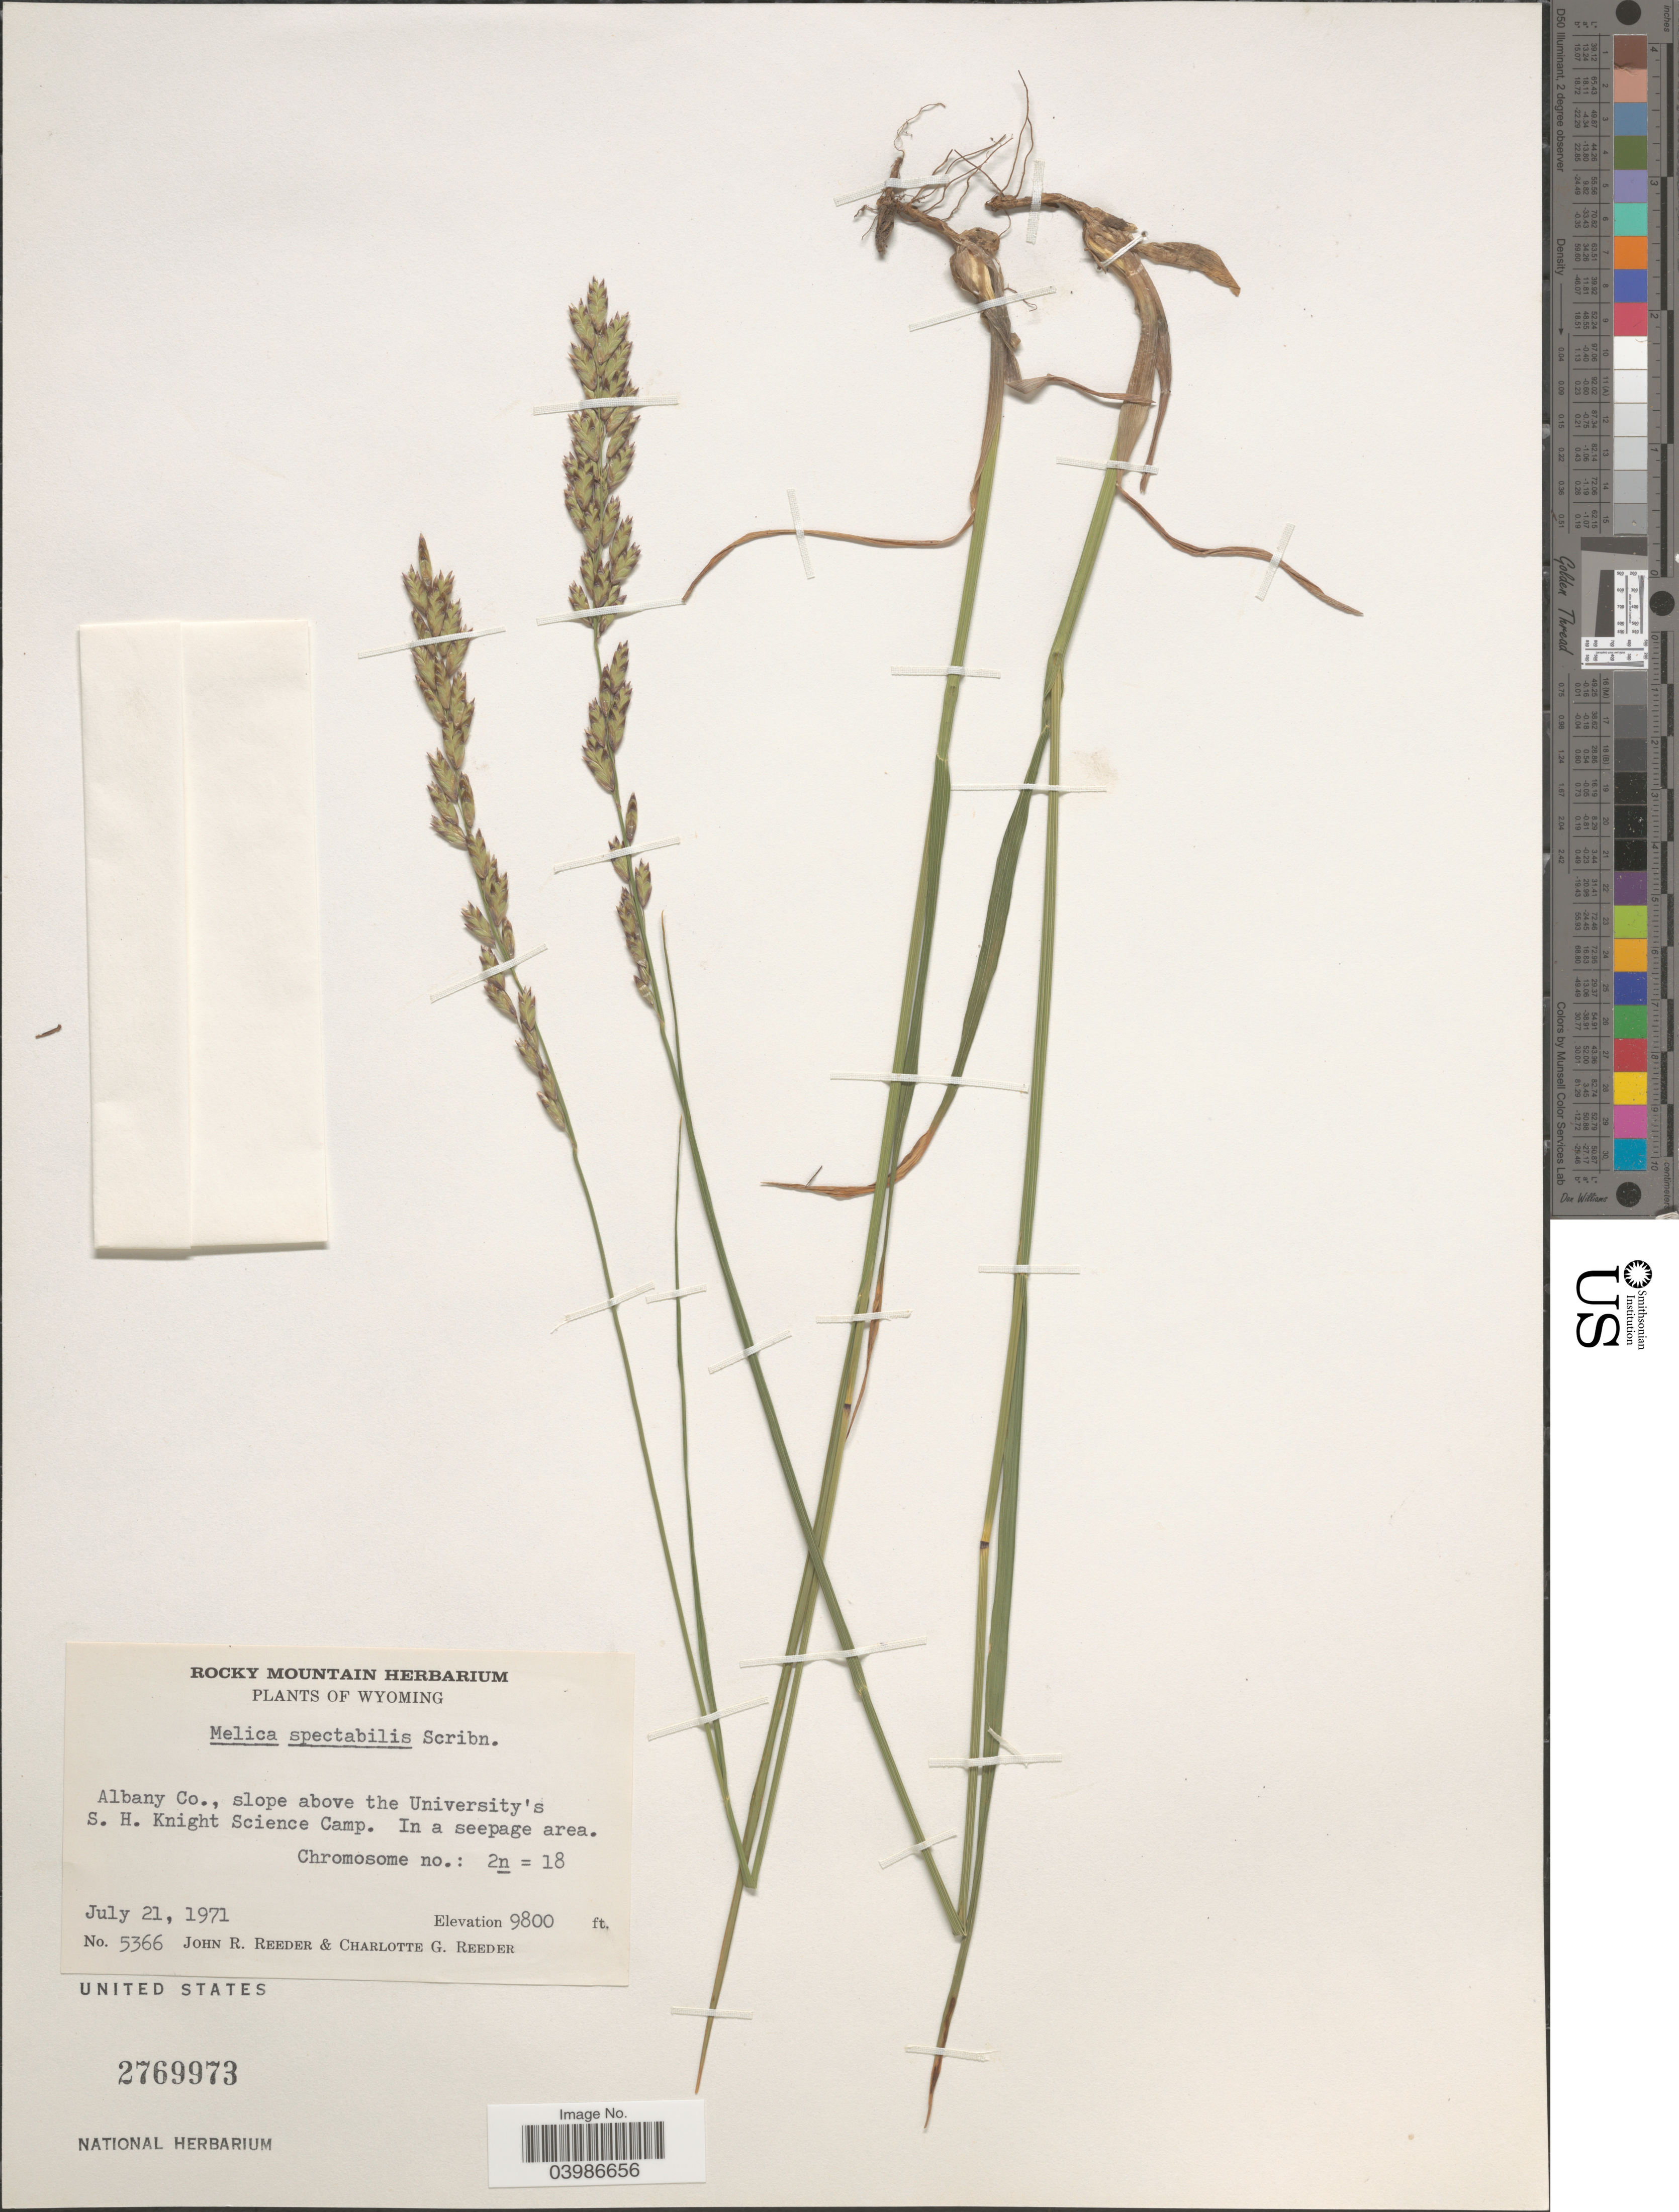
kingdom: Plantae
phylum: Tracheophyta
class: Liliopsida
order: Poales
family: Poaceae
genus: Melica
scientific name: Melica spectabilis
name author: Scribn.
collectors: J. R. Reeder & C. G. Reeder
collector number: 5366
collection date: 1971-07-21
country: United States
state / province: Wyoming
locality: Albany Co., slope above the University's S. H. Knight Science Camp.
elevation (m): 2987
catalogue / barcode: US 2769973